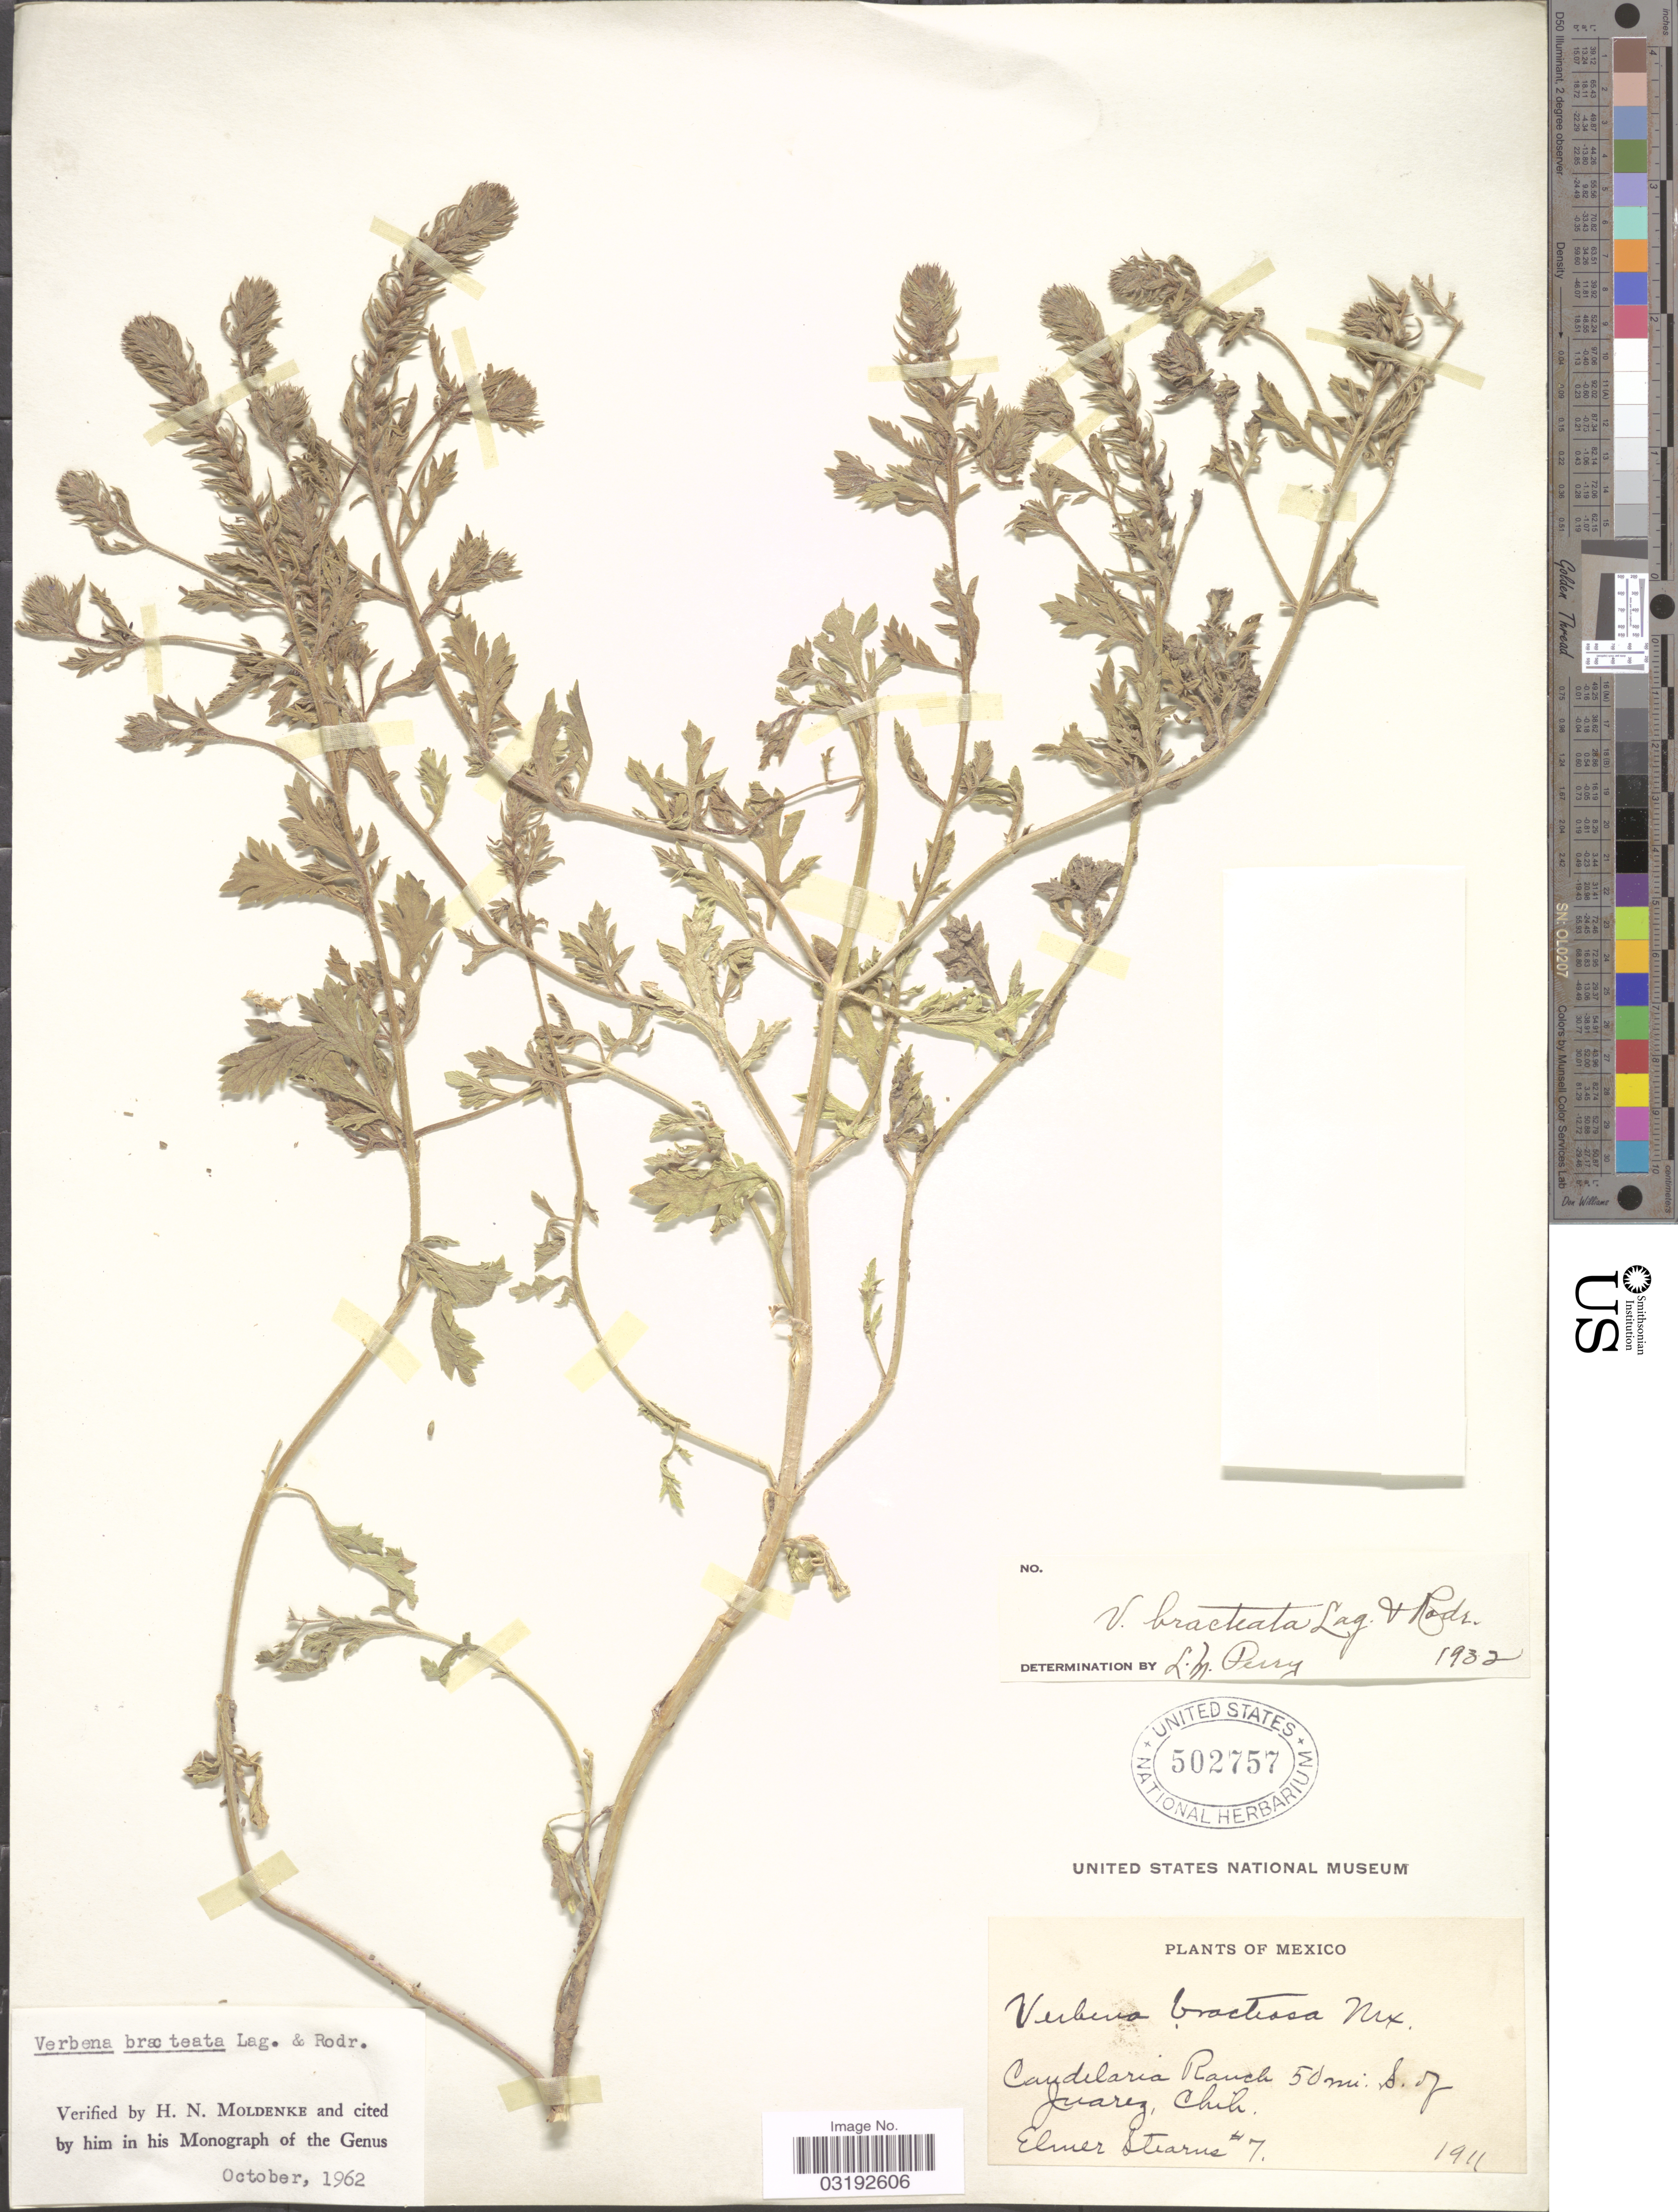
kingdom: Plantae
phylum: Tracheophyta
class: Magnoliopsida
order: Lamiales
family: Verbenaceae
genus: Verbena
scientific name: Verbena bracteata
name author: Cav. ex Lag. & Rodr.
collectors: E. Stearns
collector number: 7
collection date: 1911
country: Mexico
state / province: Chihuahua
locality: Caudelaria Ranch 50 mi. , S. of Juarez, Chih.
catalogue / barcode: US 502757